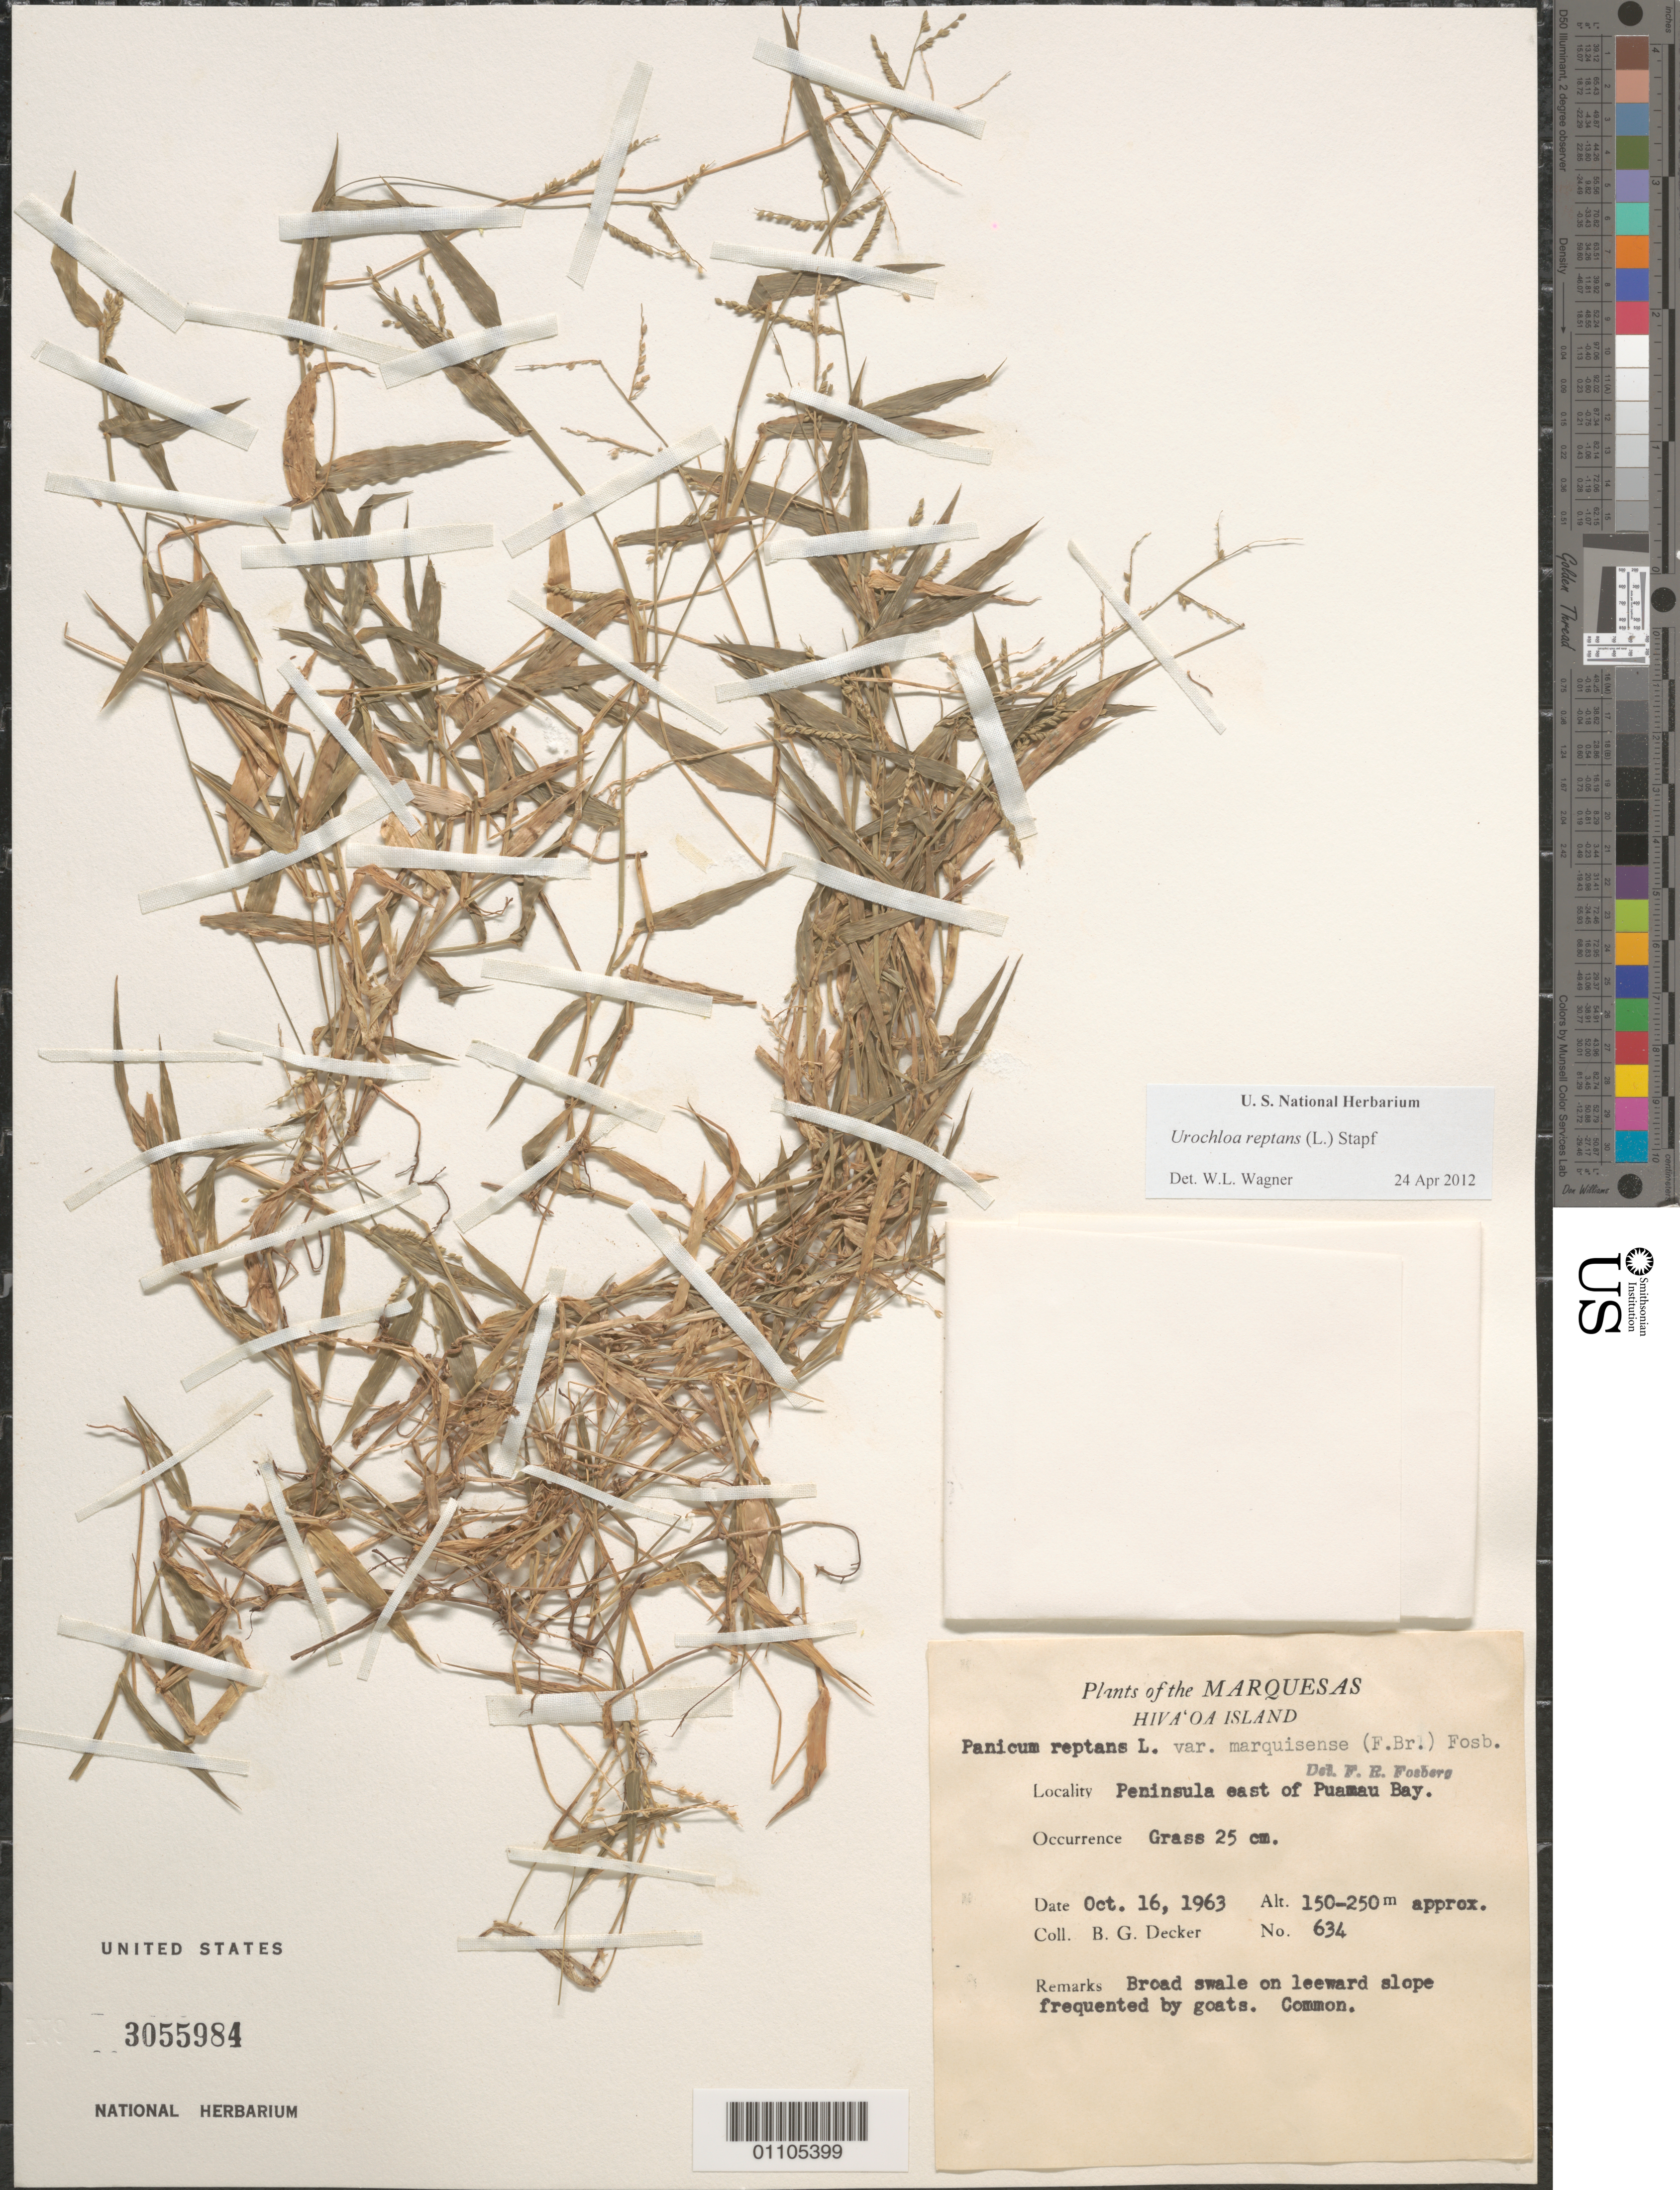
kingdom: Plantae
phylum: Tracheophyta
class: Liliopsida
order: Poales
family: Poaceae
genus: Urochloa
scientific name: Urochloa reptans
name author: (L.) Stapf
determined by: Wagner, W. L., (BOT), Smithsonian Institution - National Museum of Natural History (UNITED STATES)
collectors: B. G. Decker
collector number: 634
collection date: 1963-10-16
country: French Polynesia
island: Hiva Oa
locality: peninsula E of Puamau Bay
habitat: Broad swale on leeward slope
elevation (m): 150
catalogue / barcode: US 3055984